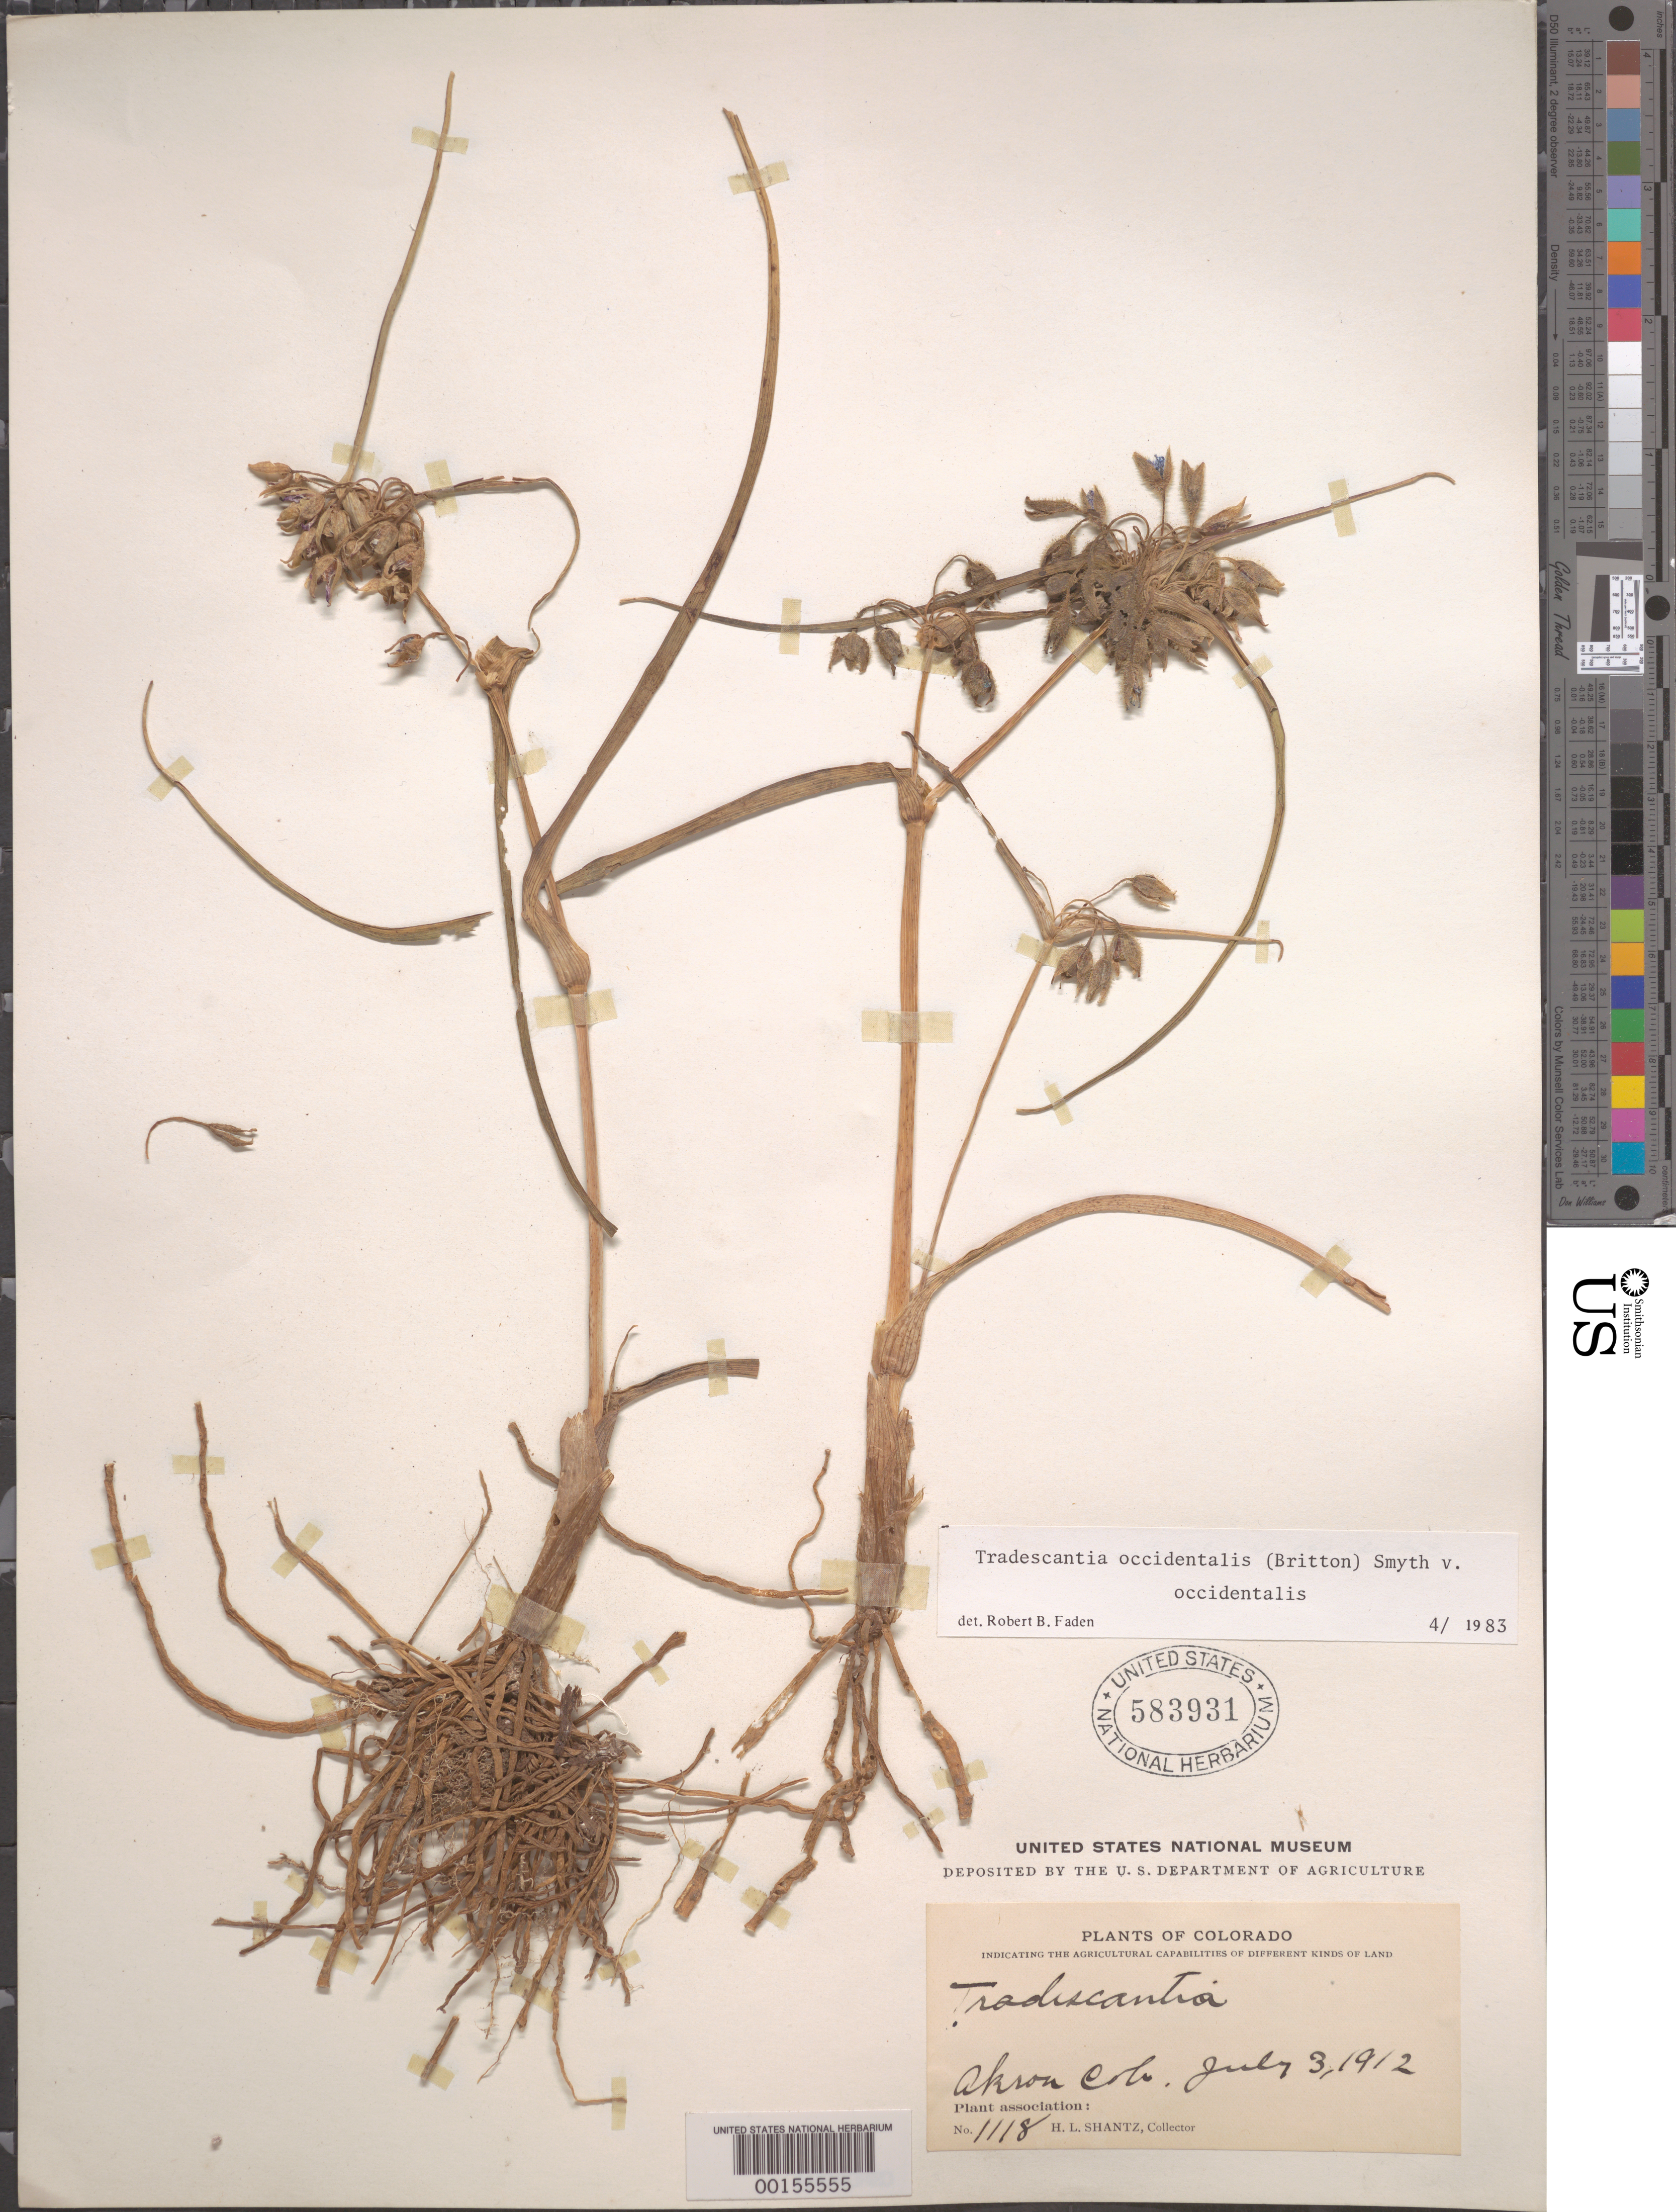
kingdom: Plantae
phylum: Tracheophyta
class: Liliopsida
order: Commelinales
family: Commelinaceae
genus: Tradescantia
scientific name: Tradescantia occidentalis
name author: (Britton) Smyth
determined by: Faden, Robert B., (US), Smithsonian Institution - National Museum of Natural History (UNITED STATES)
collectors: H. Shantz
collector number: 1118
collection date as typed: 03 Jul 1912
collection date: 1912-07-03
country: United States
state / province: Colorado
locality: Akron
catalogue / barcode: US 583931